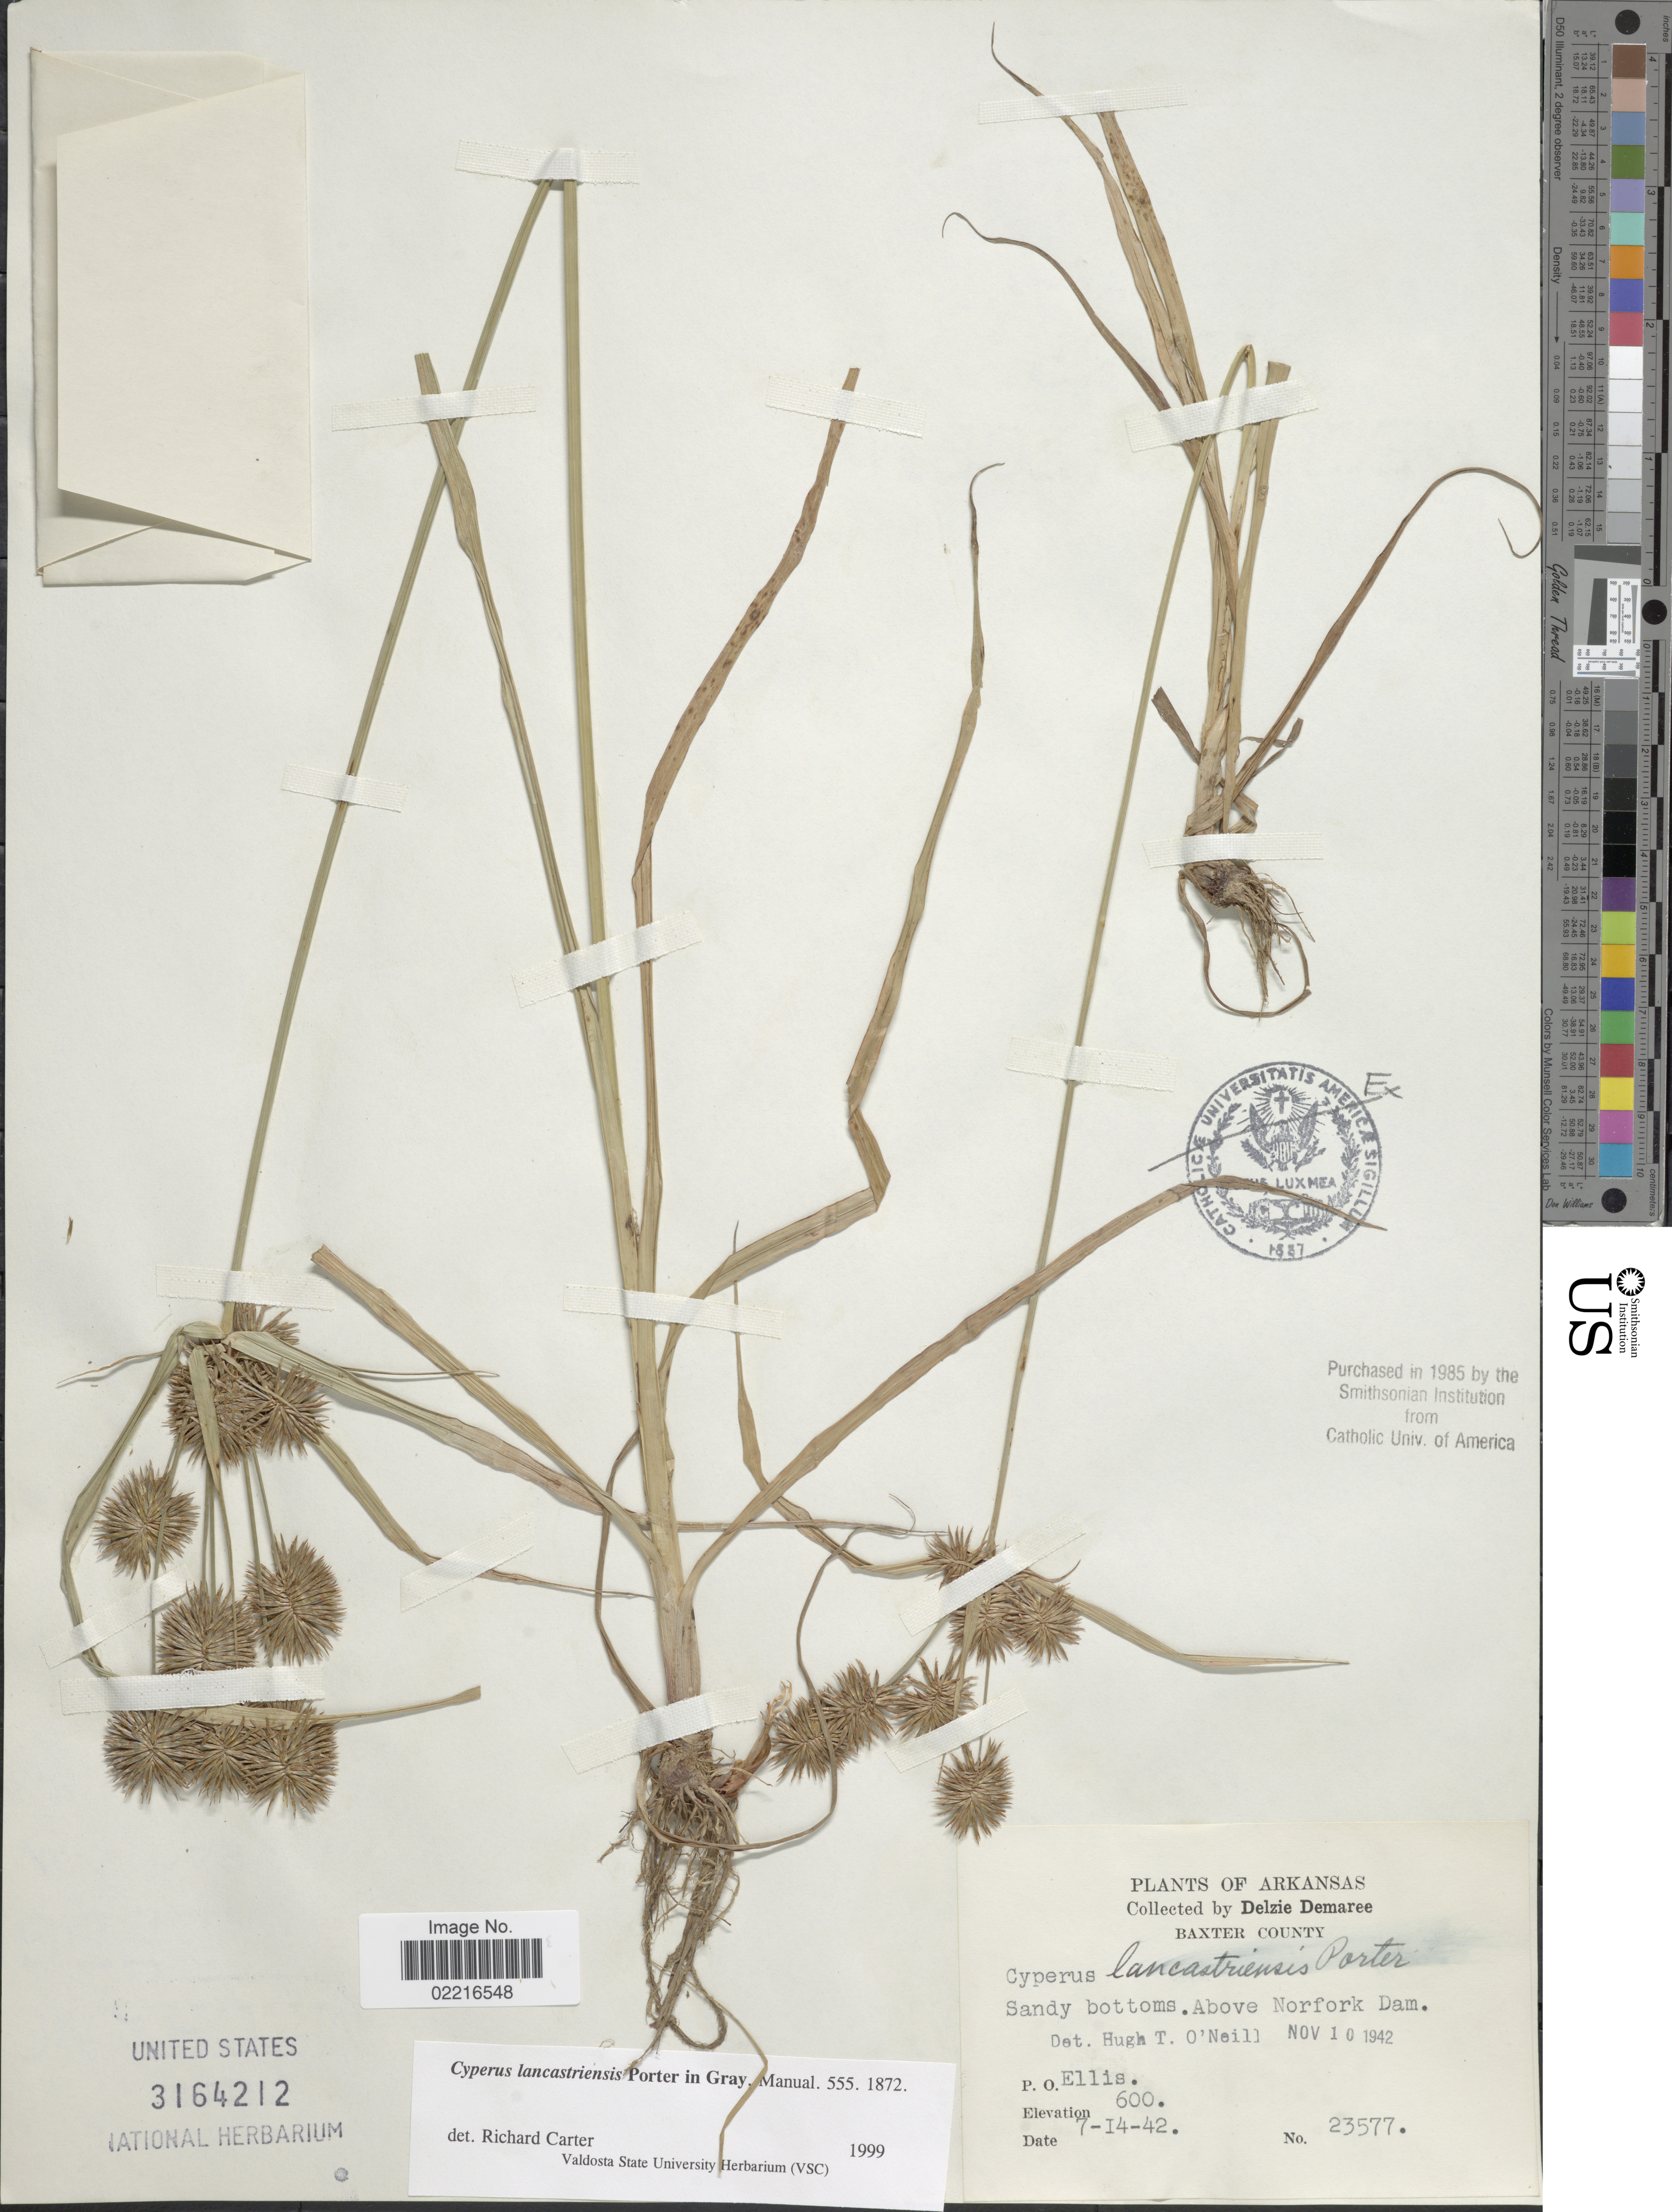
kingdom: Plantae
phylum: Tracheophyta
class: Liliopsida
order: Poales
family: Cyperaceae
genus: Cyperus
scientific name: Cyperus lancastriensis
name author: Porter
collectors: D. Demaree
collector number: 23577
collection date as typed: Transcribed d/m/y: 14/7/42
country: United States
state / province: Arkansas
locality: Baxter County, above Norfolk Dam, P.O. Ellis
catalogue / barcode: US 3164212